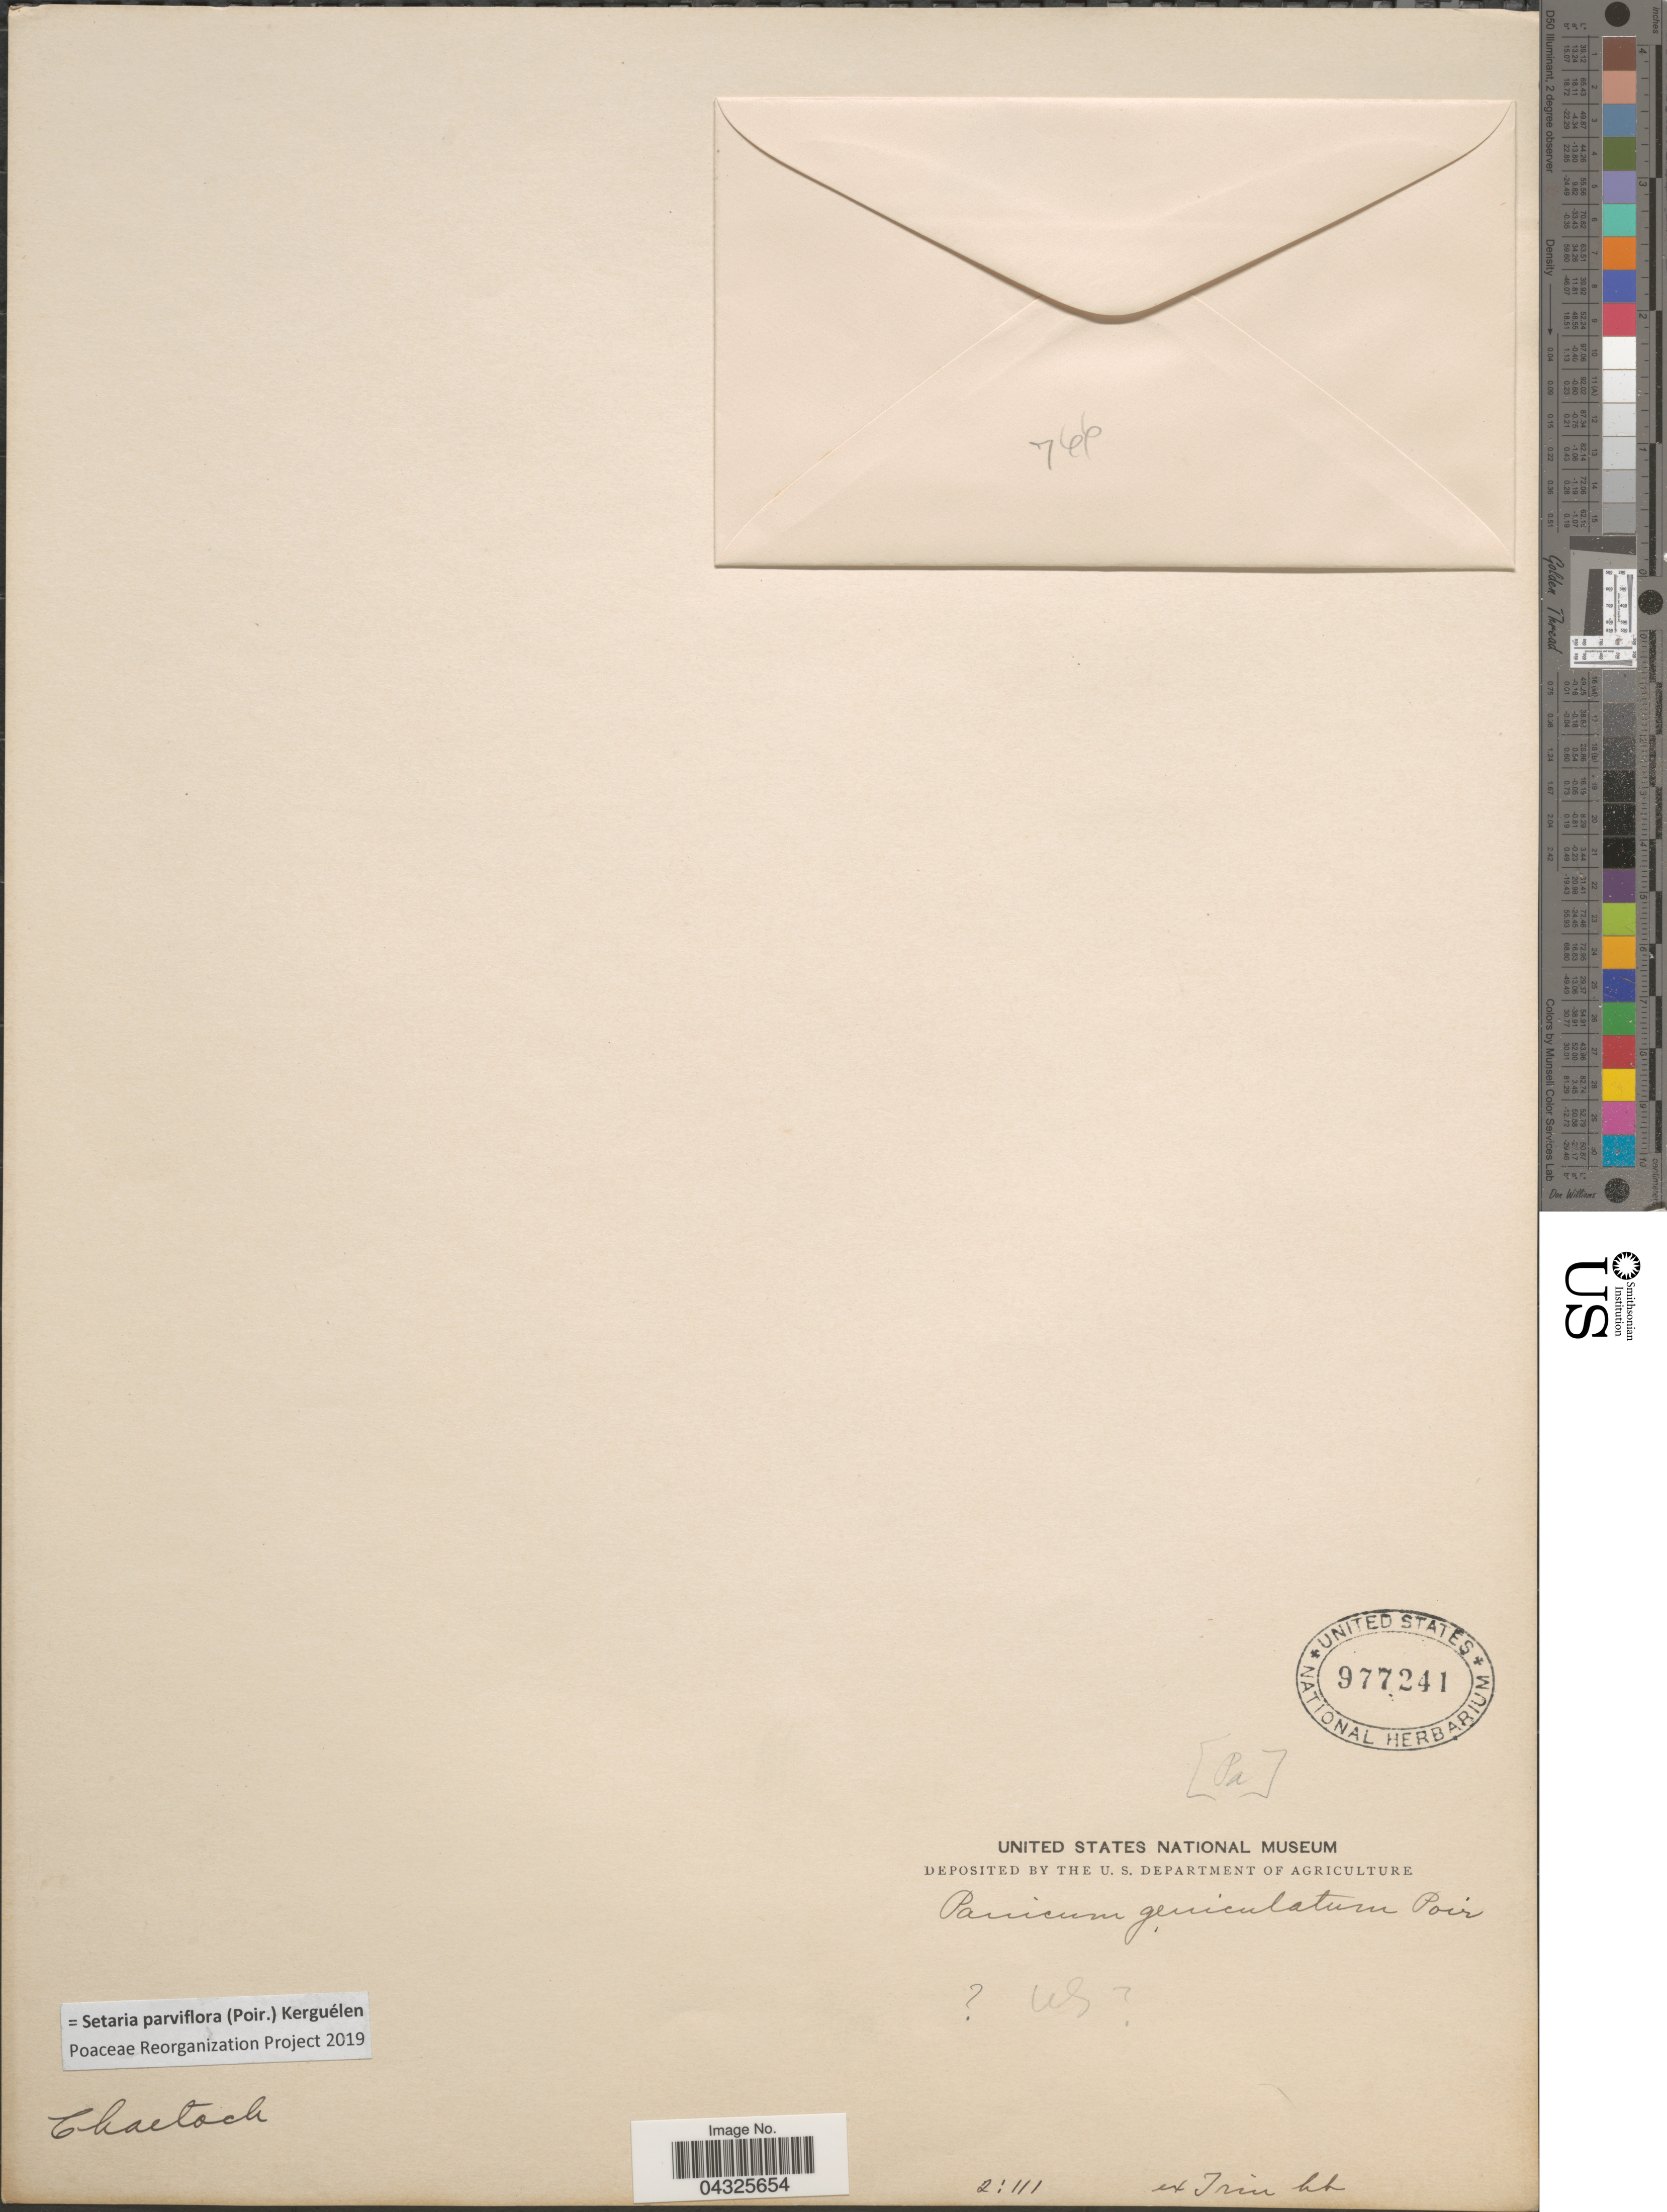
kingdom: Plantae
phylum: Tracheophyta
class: Liliopsida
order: Poales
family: Poaceae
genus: Setaria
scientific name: Setaria parviflora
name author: (Poir.) Kerguélen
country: United States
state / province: Pennsylvania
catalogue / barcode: US 977241